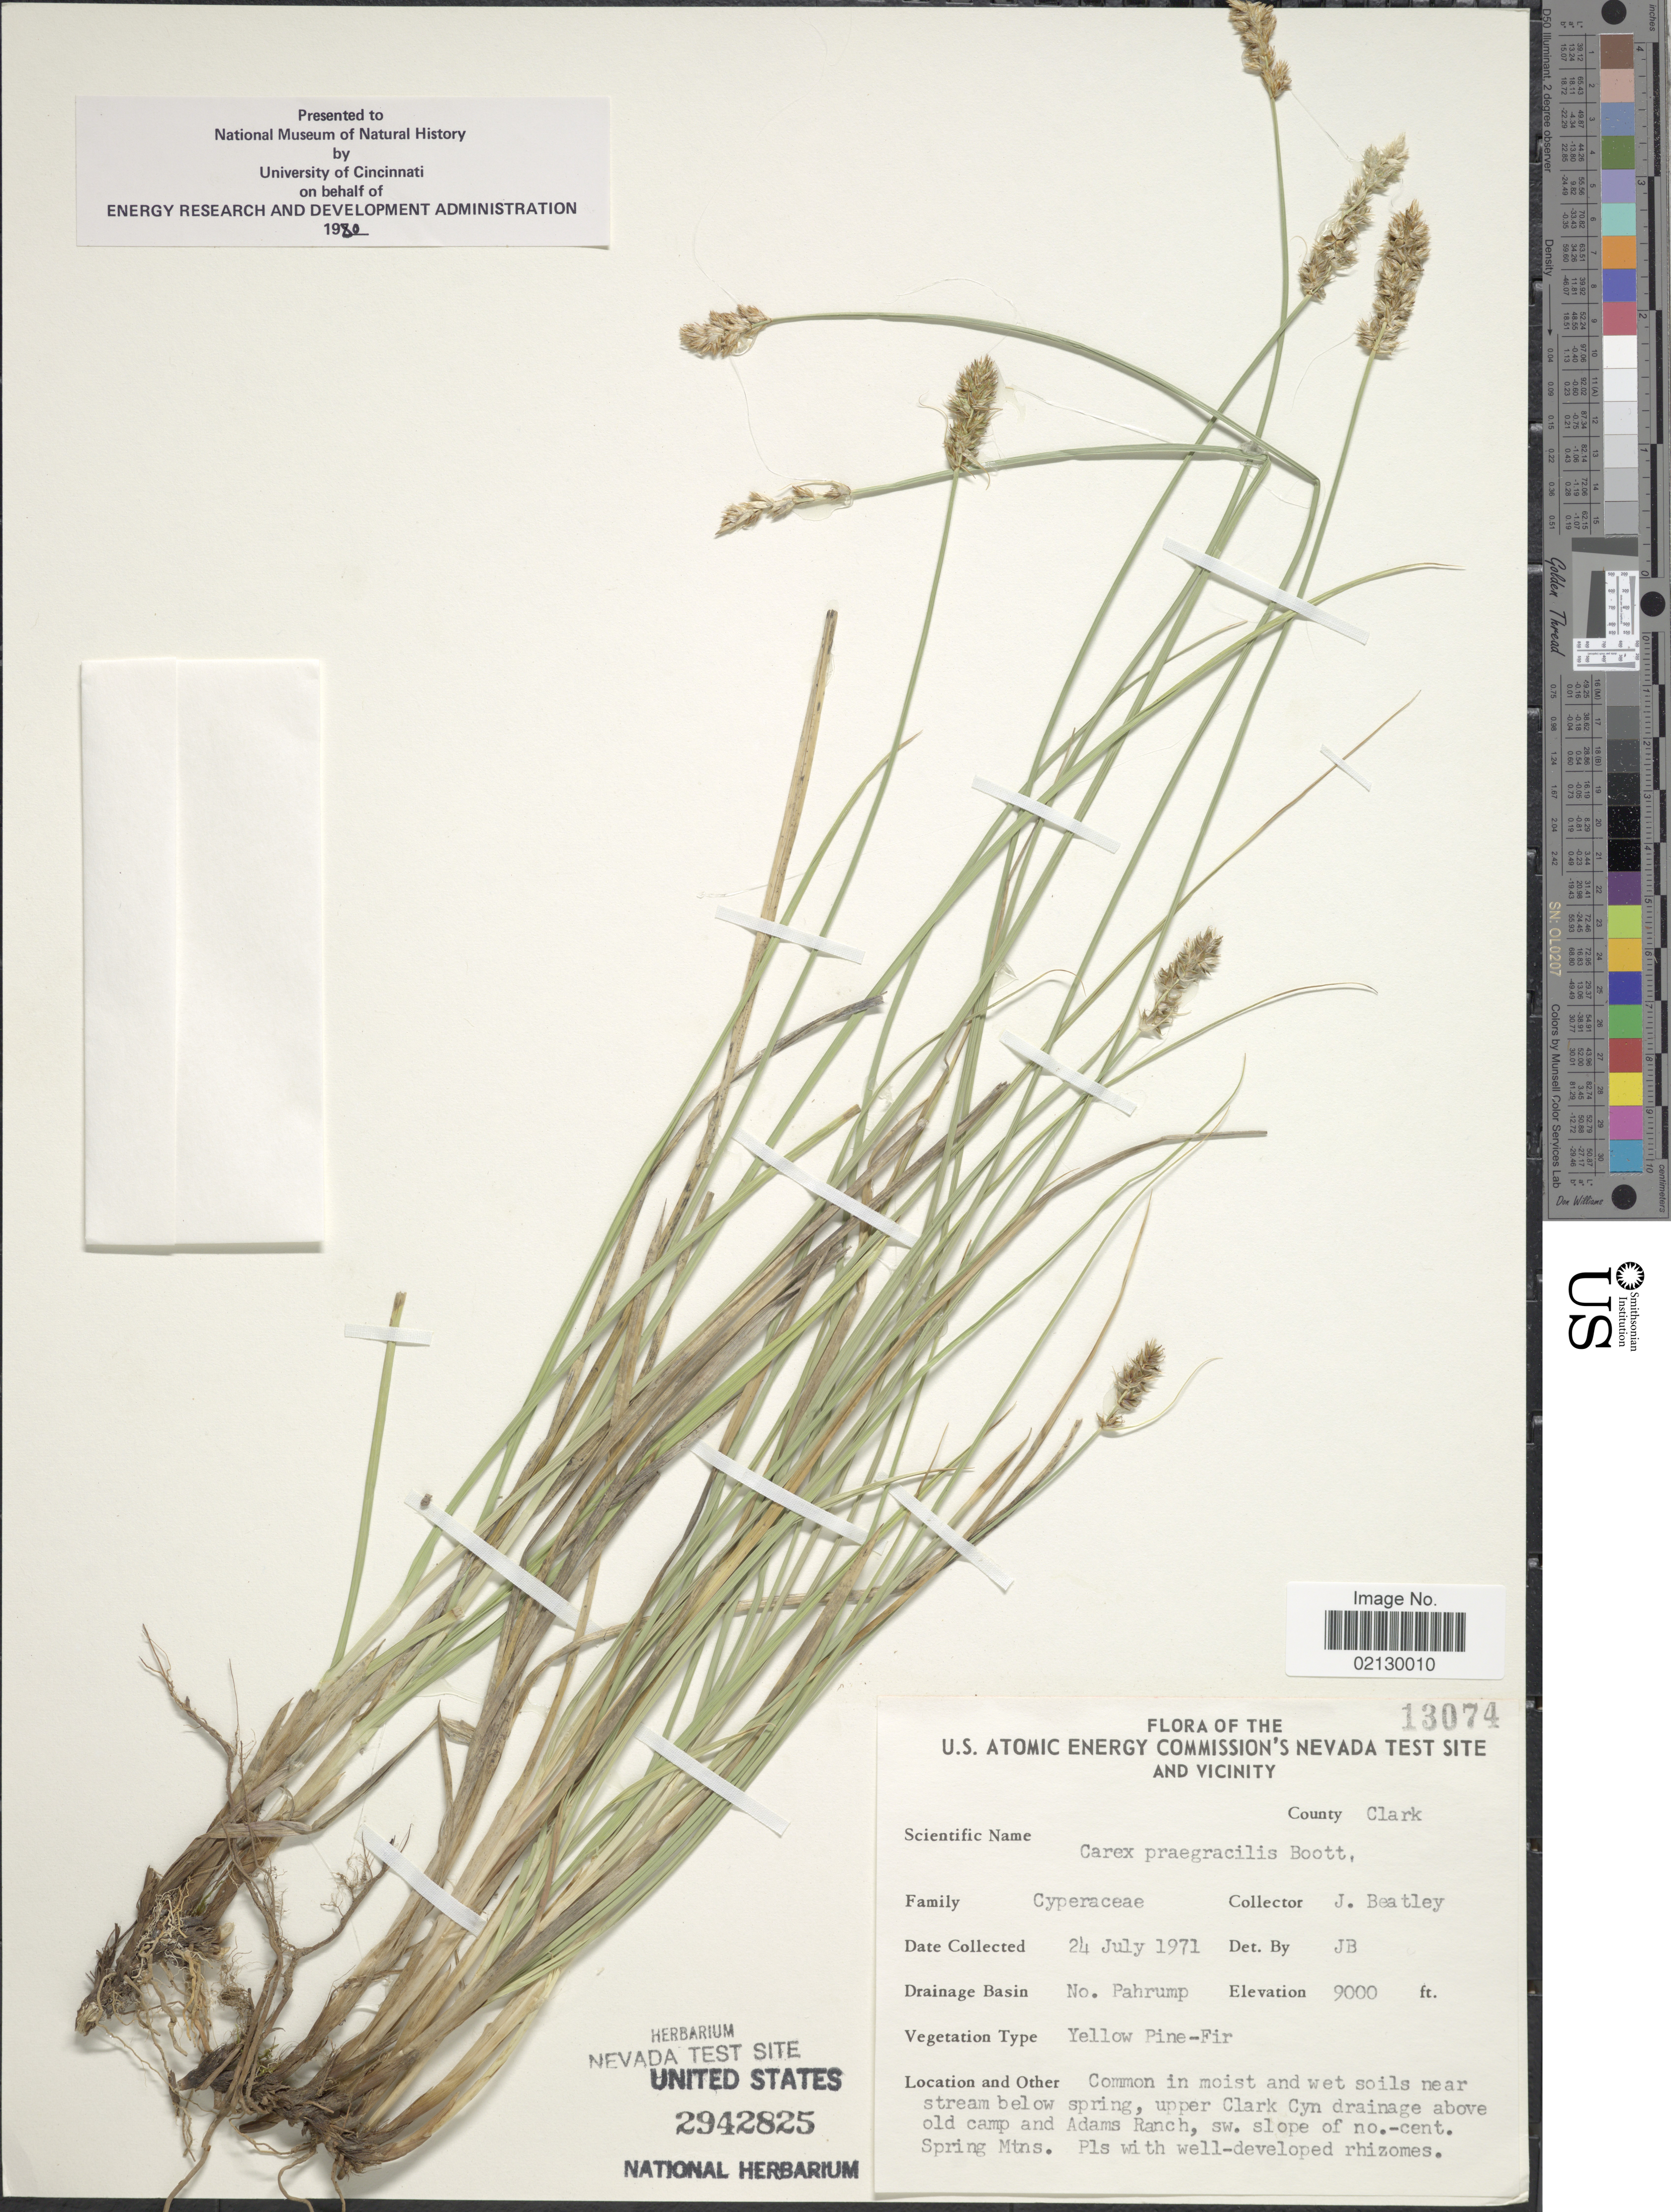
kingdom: Plantae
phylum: Tracheophyta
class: Liliopsida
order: Poales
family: Cyperaceae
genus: Carex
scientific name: Carex praegracilis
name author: W. Boott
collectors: J. C. Beatley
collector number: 13074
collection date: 1971-07-24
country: United States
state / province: Nevada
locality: U. S. Atomic Energy Commission's Nevada Test Site and Vicinity, County Clark, near stream below spring, upper Clark Cyn drainage above old camp and Adams Ranch, sw. slope of no.-cent Spring Mtns.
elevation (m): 2743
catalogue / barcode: US 2942825